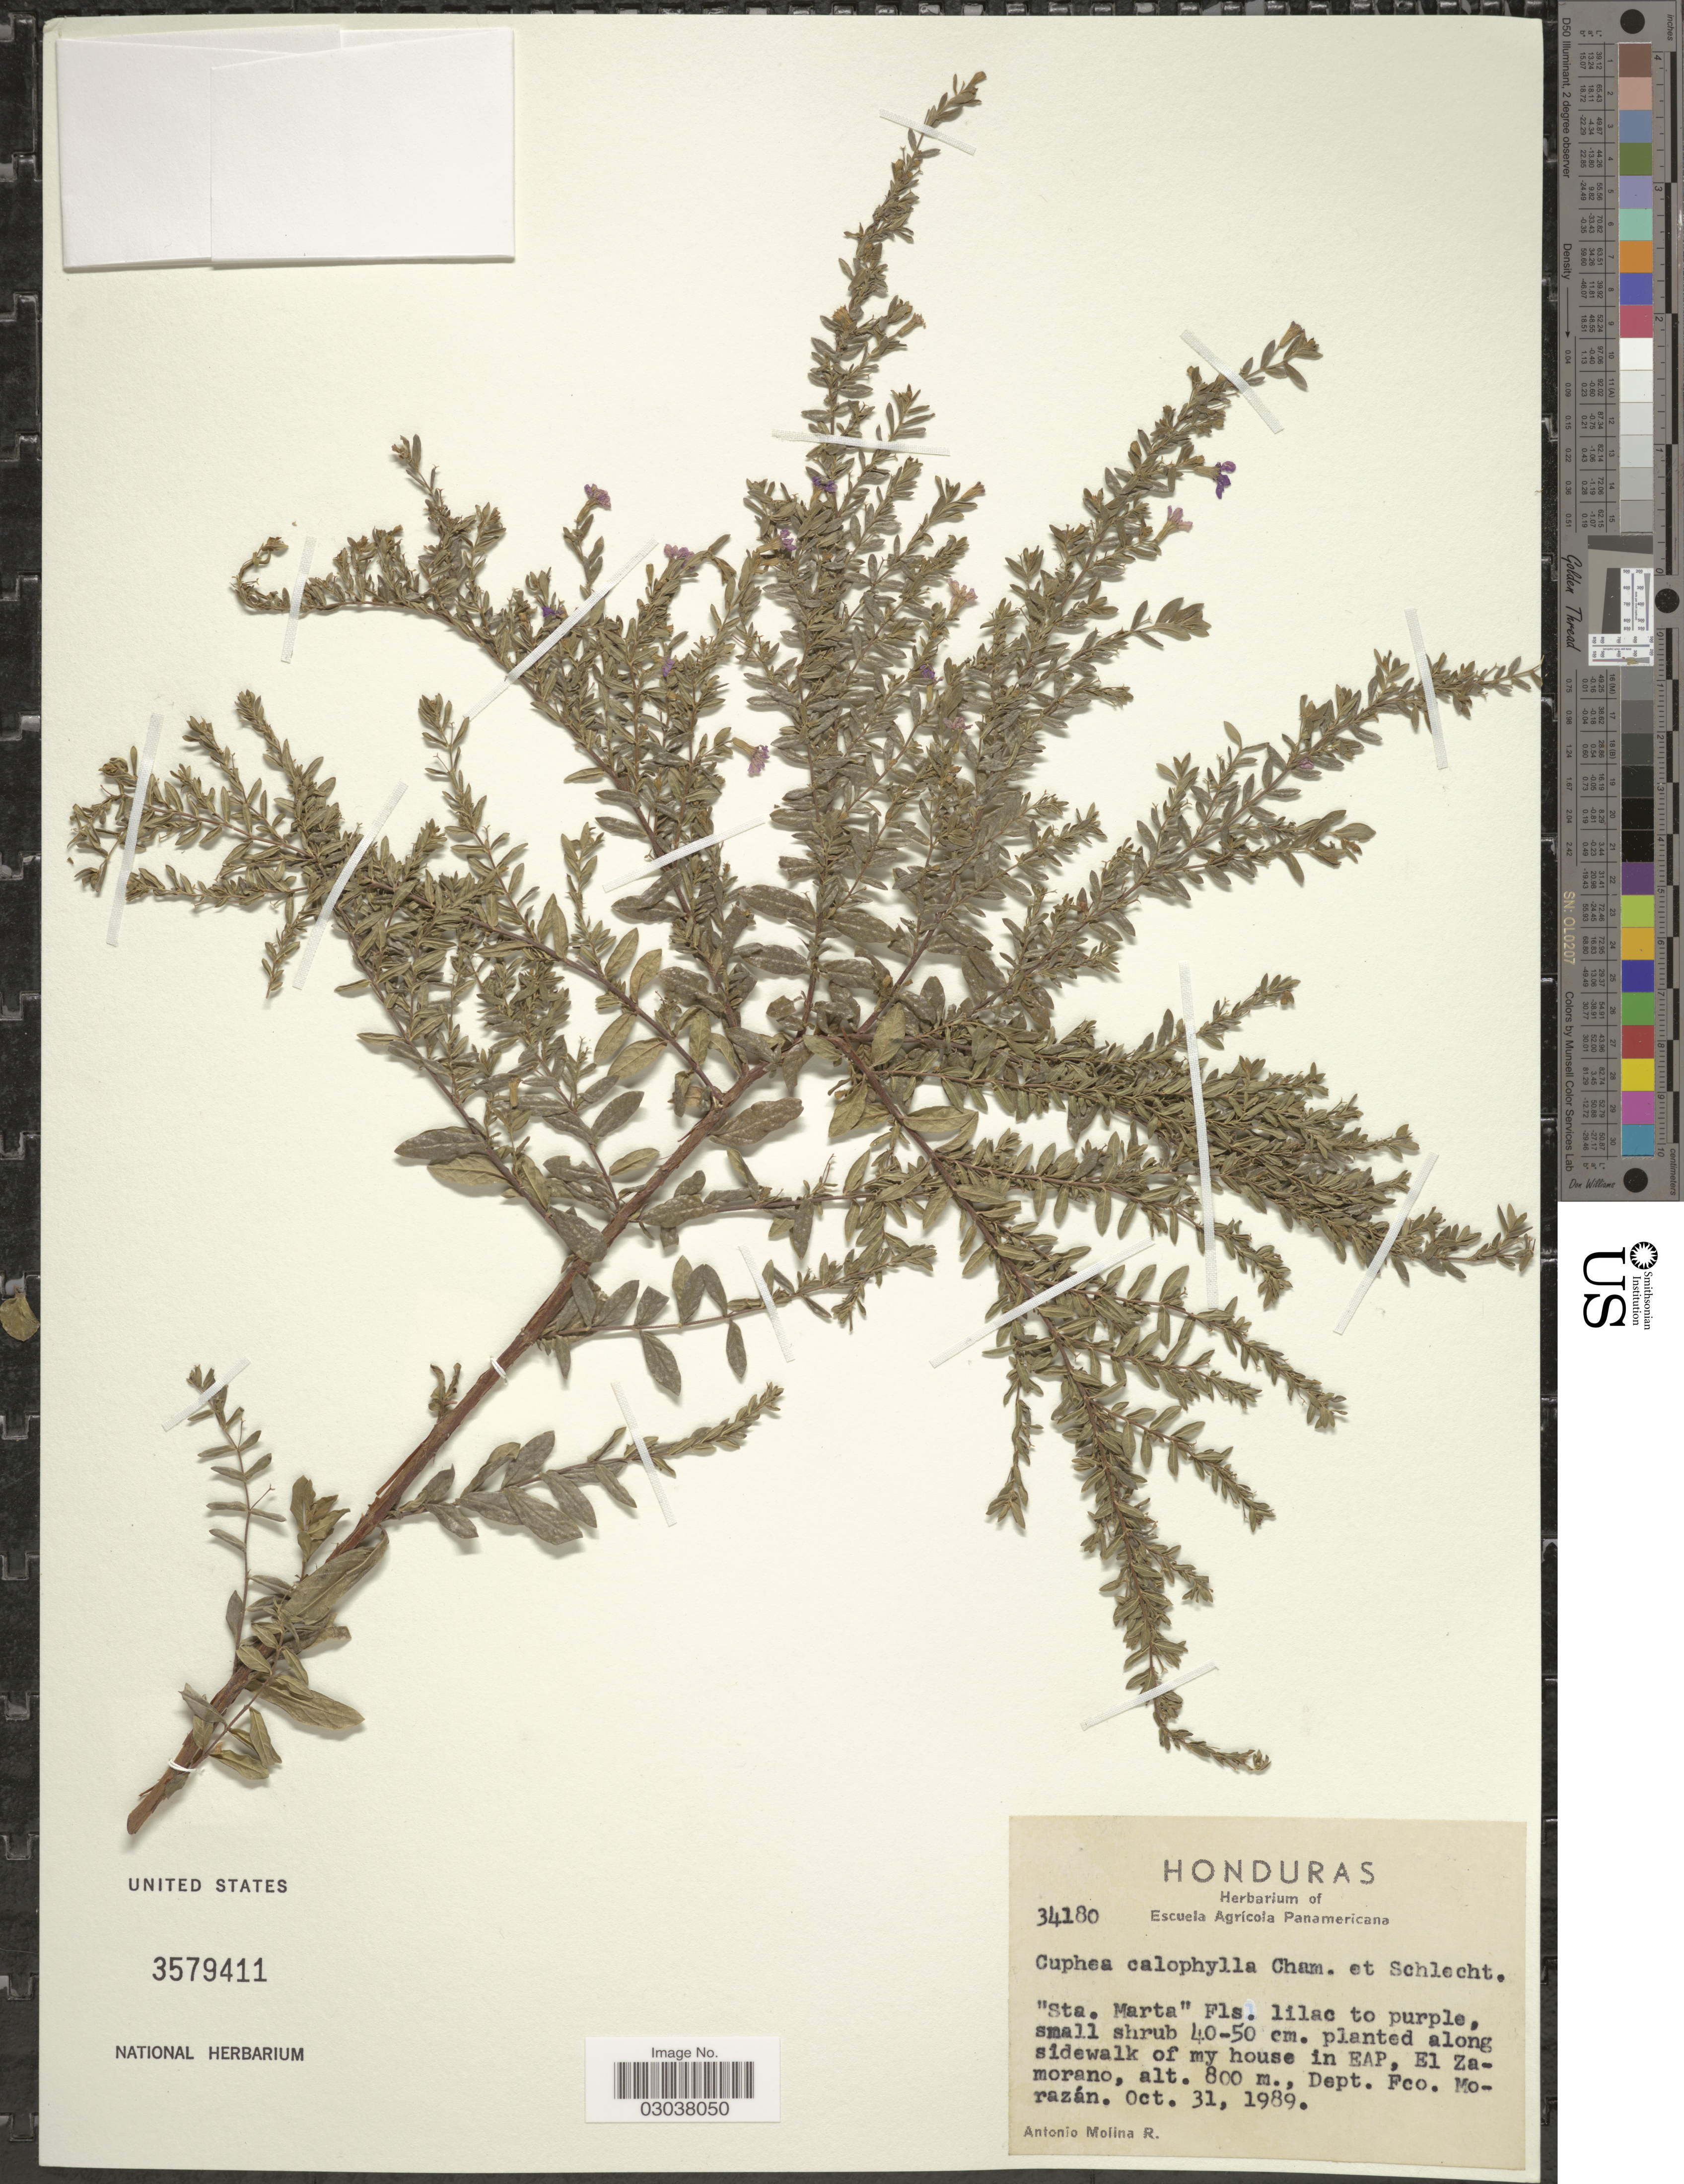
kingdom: Plantae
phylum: Tracheophyta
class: Magnoliopsida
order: Myrtales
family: Lythraceae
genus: Cuphea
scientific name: Cuphea calophylla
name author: Cham. & Schltdl.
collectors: A. Molina R.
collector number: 34180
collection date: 1989-10-31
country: Honduras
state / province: Fco. Morazán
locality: Along sidewalk of my house in EAP, El Zamorano, Dept. Fco. Morazán.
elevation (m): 800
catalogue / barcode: US 3579411